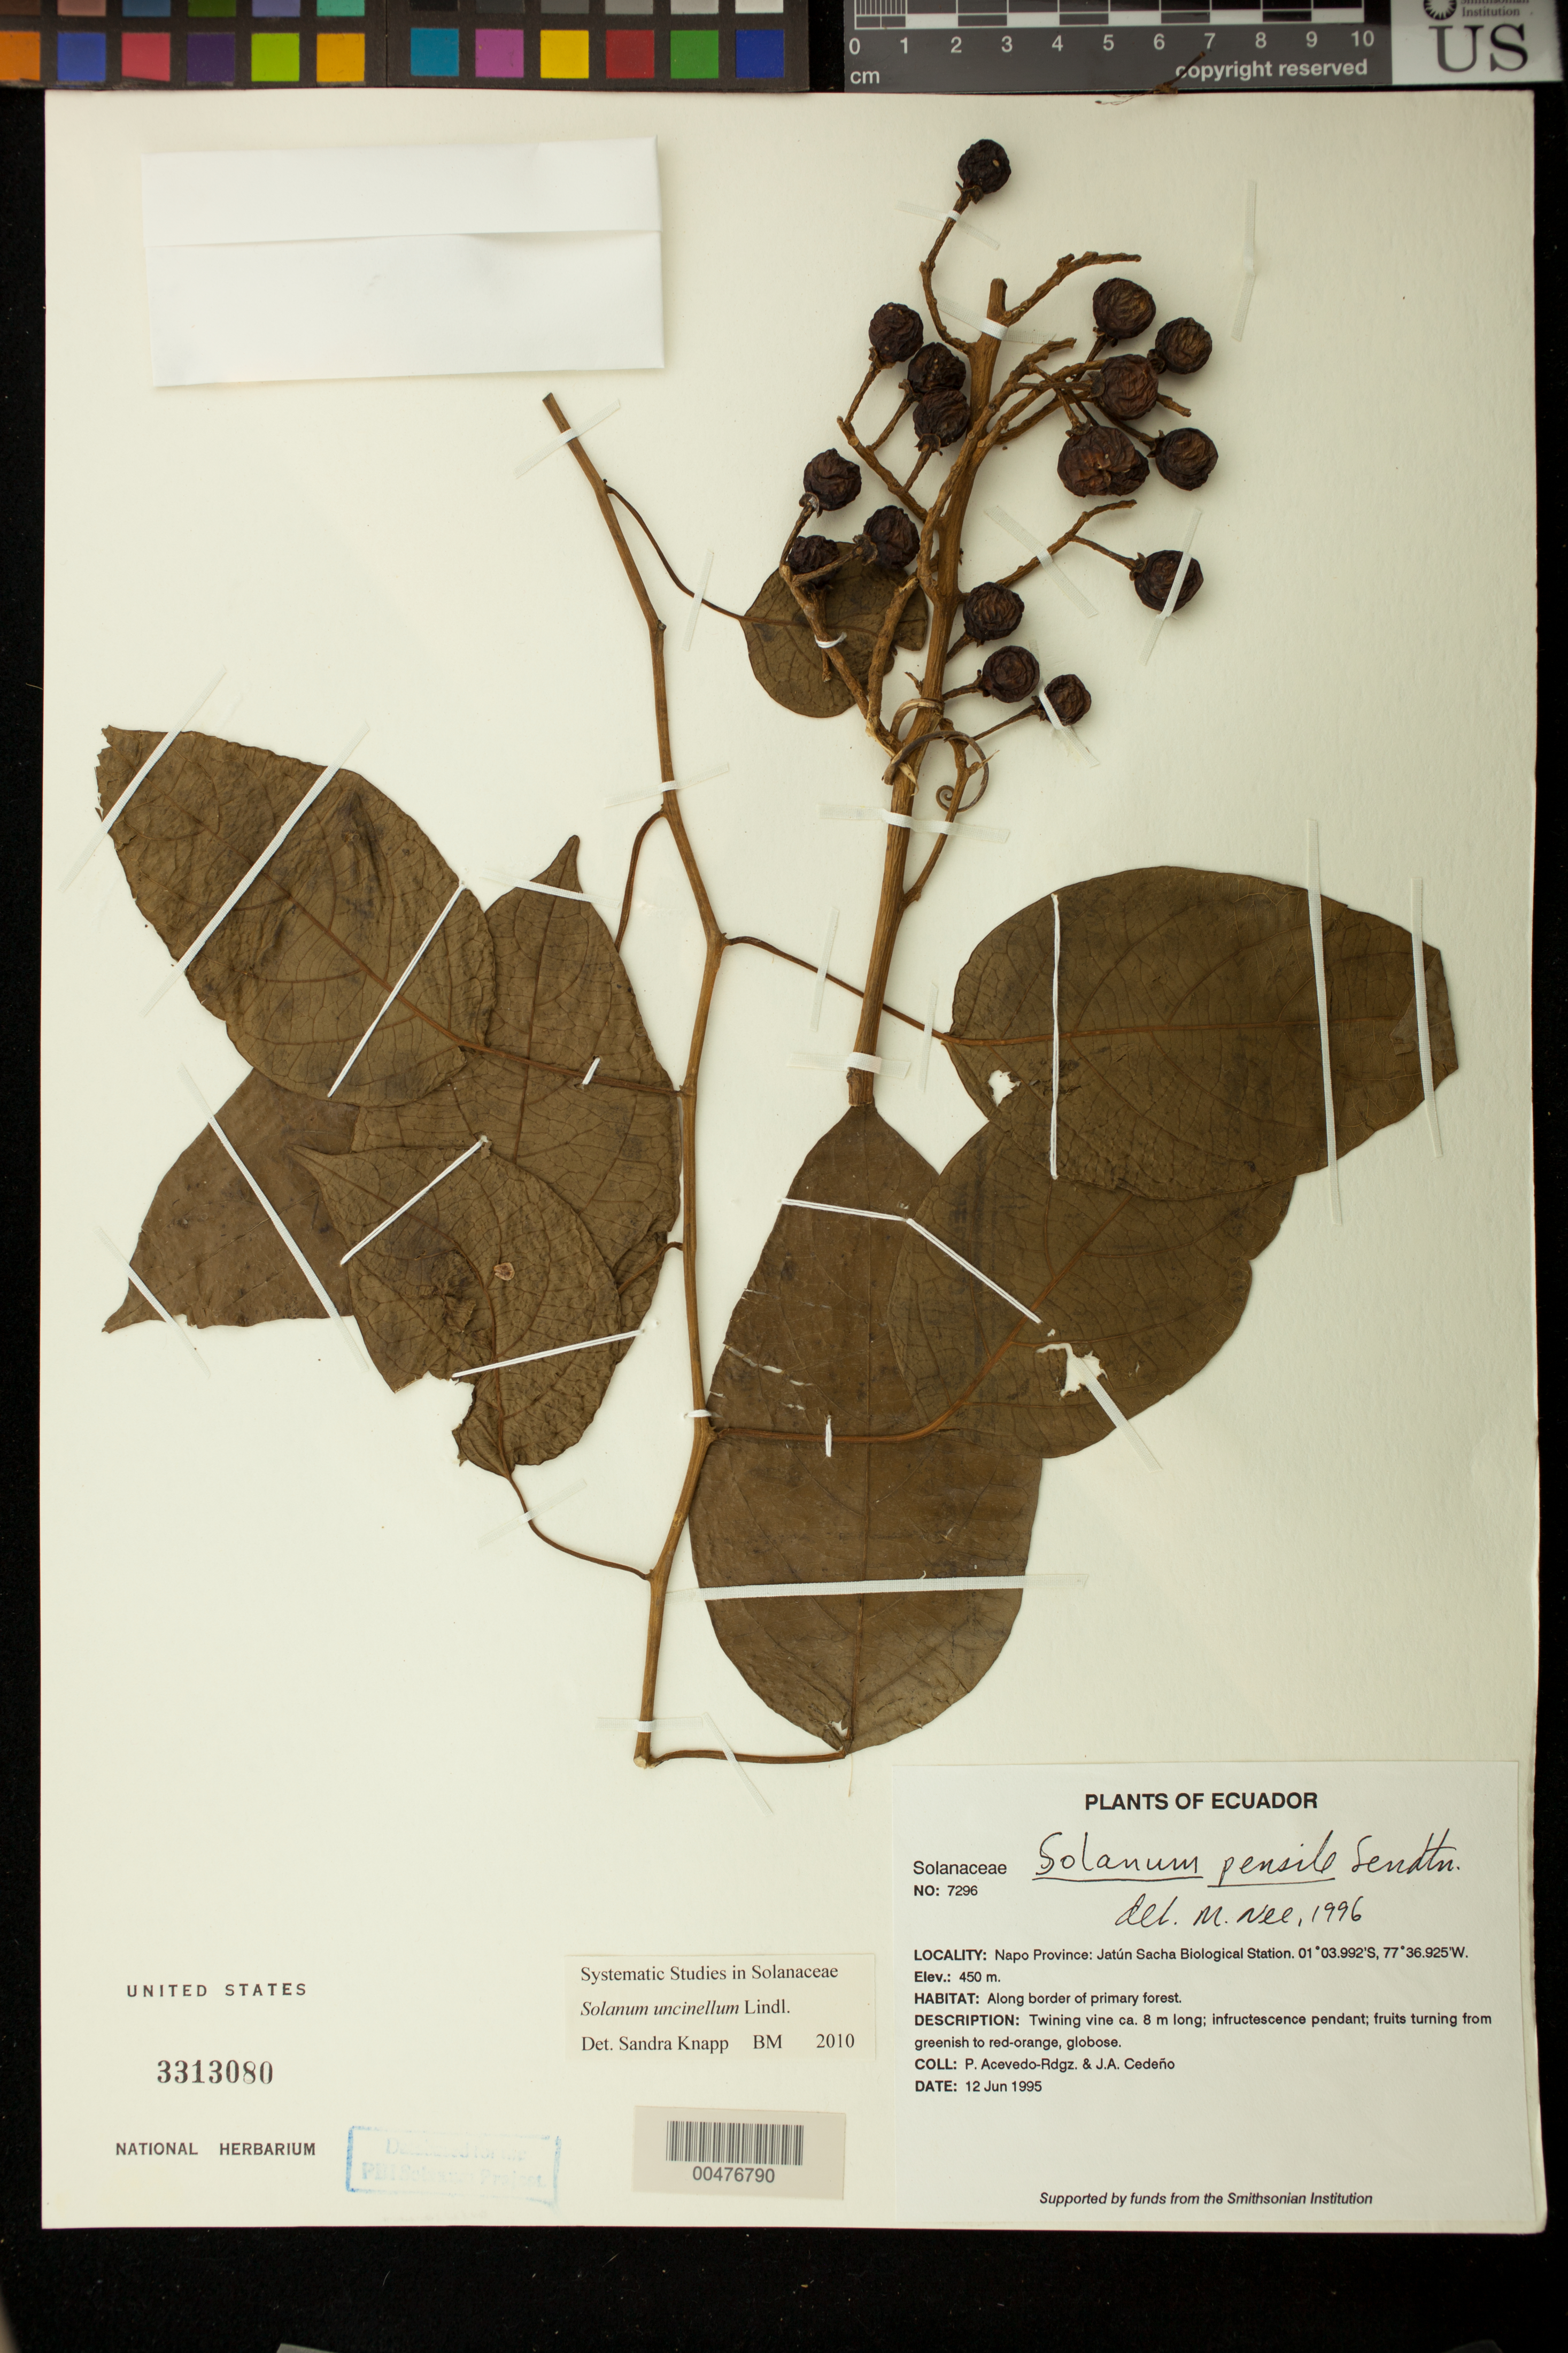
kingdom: Plantae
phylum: Tracheophyta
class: Magnoliopsida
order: Solanales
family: Solanaceae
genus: Solanum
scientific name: Solanum uncinellum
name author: Lindl.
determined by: Knapp, S. D.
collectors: P. Acevedo-Rodr. & J. A. Cedeño M.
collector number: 7296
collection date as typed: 12 Jun 1995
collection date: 1995-06-12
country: Ecuador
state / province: Napo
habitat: border of primary forest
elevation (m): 450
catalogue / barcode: US 3313080